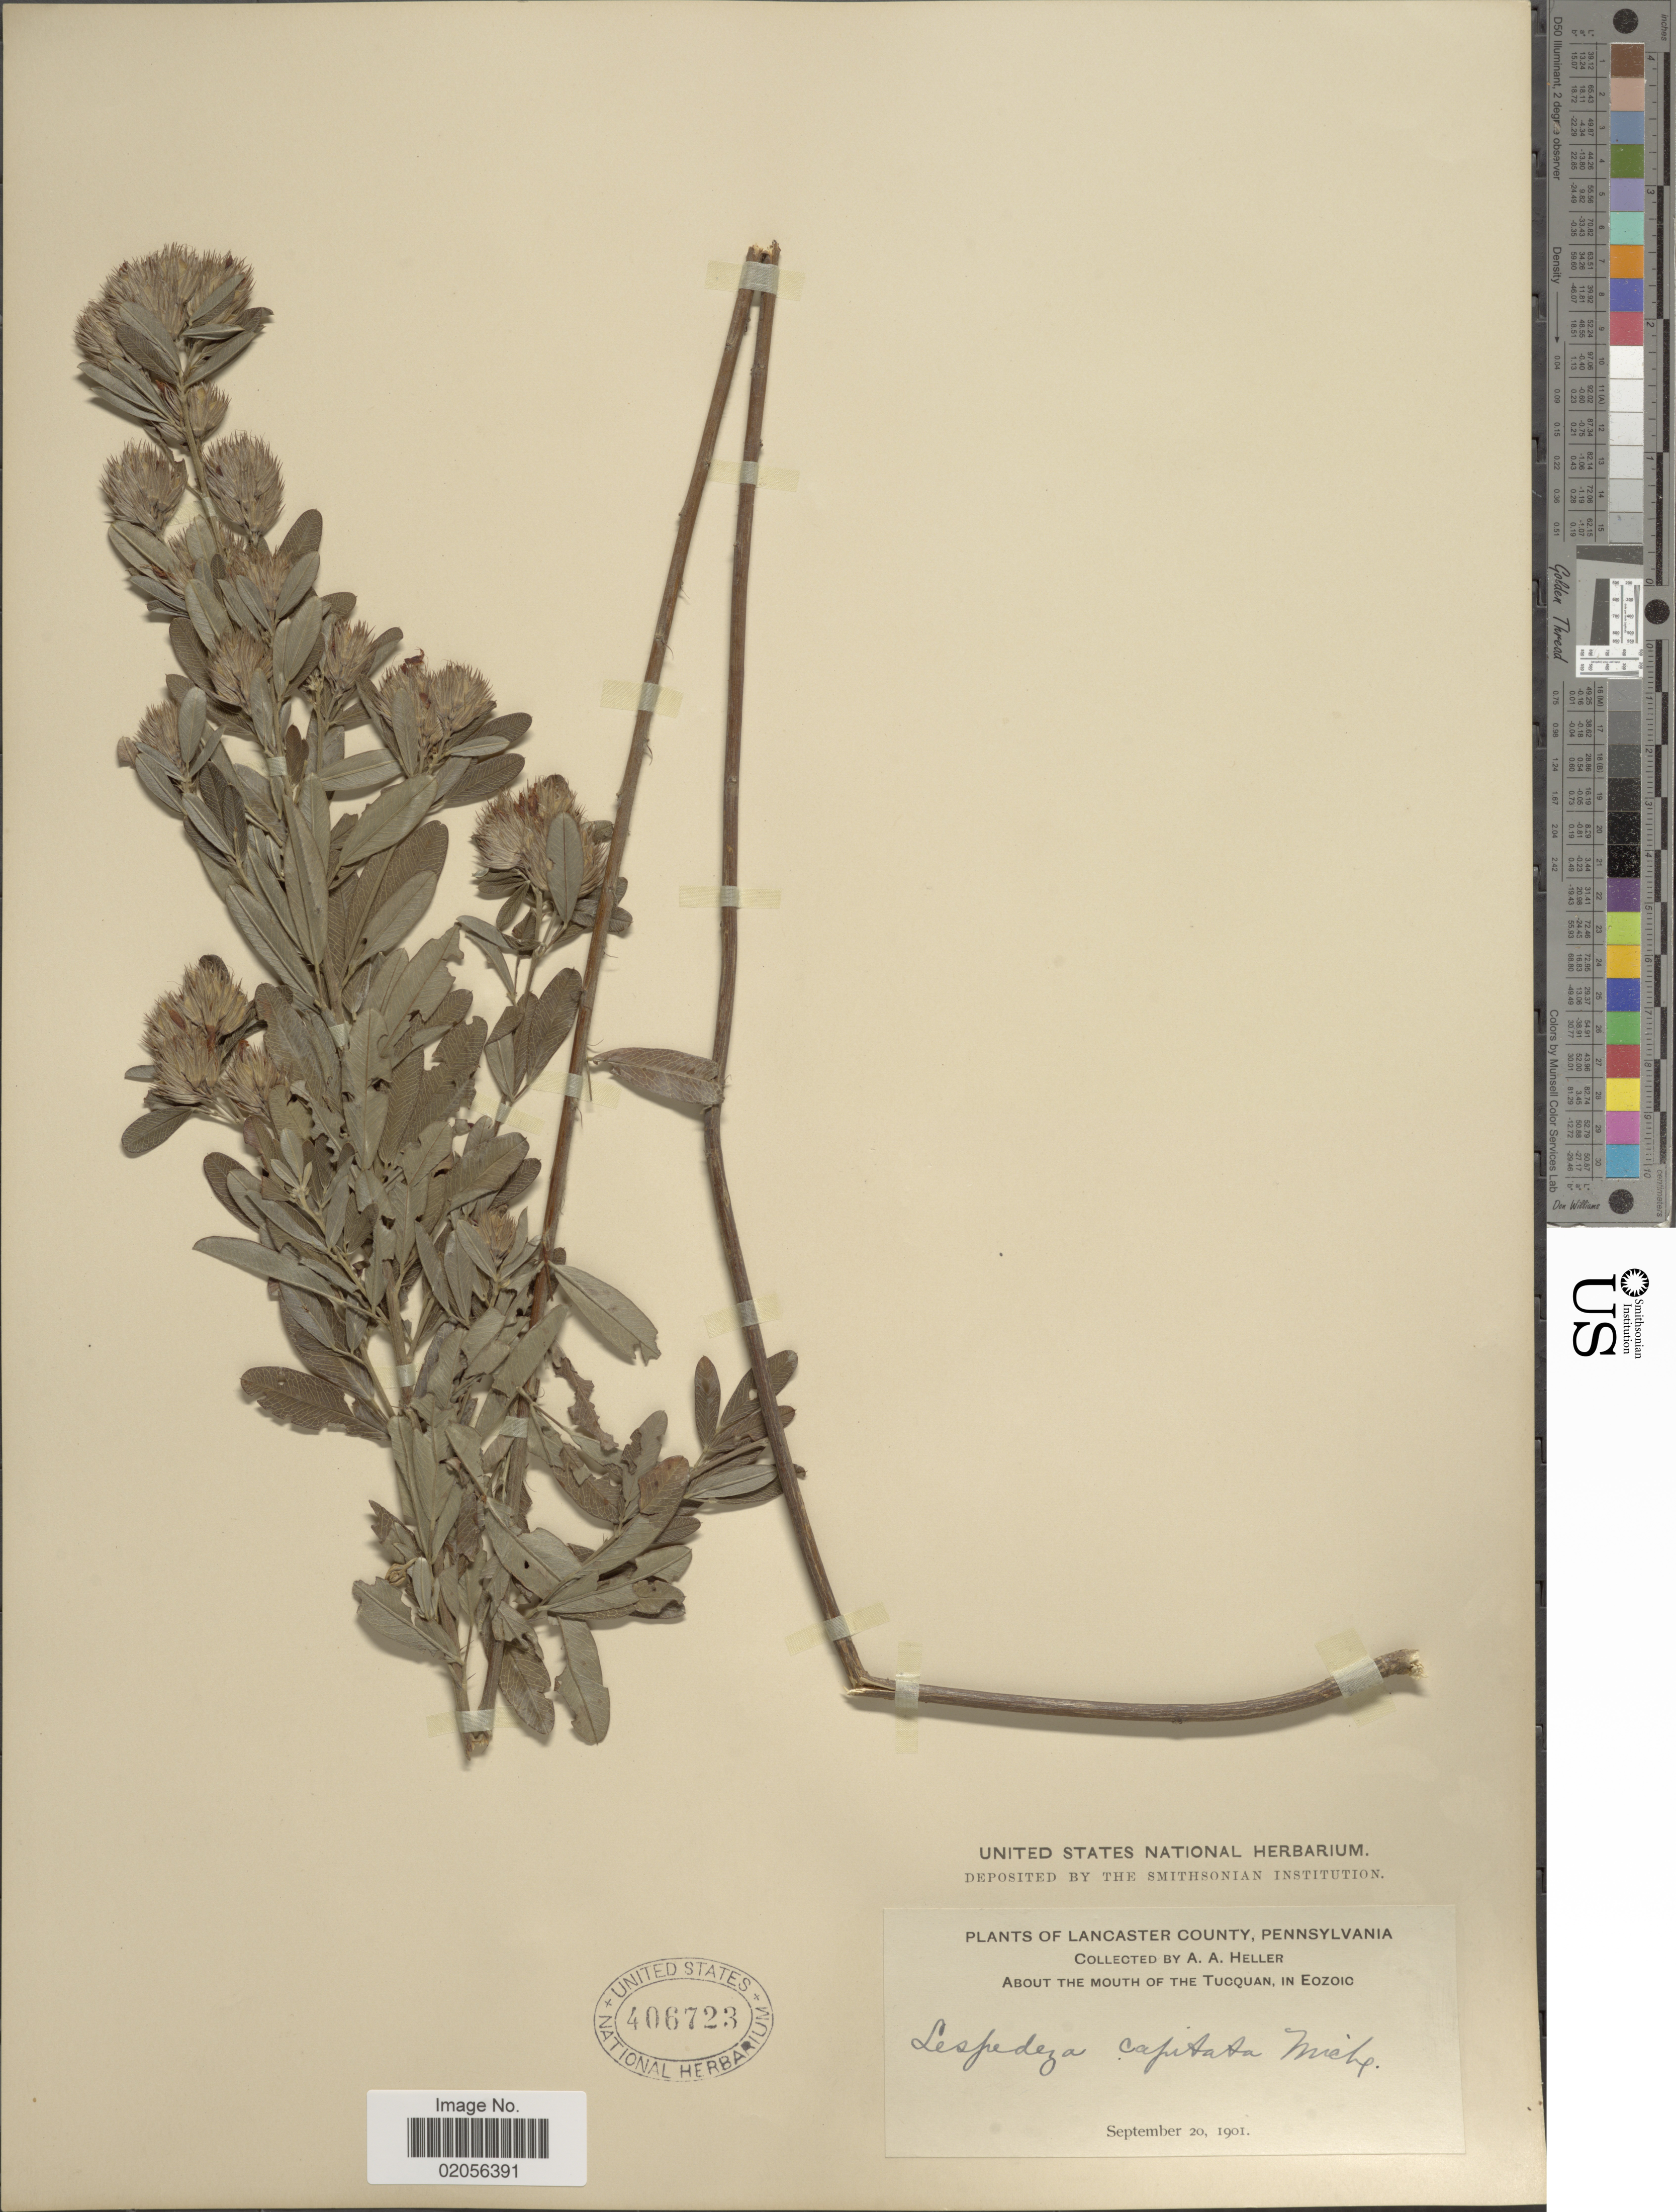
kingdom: Plantae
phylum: Tracheophyta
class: Magnoliopsida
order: Fabales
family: Fabaceae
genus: Lespedeza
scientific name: Lespedeza capitata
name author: Michx.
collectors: A. A. Heller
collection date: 1901-09-20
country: United States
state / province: Pennsylvania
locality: Lancaster County, About The Mouth of The Tucquan, in Eozoic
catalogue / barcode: US 406723